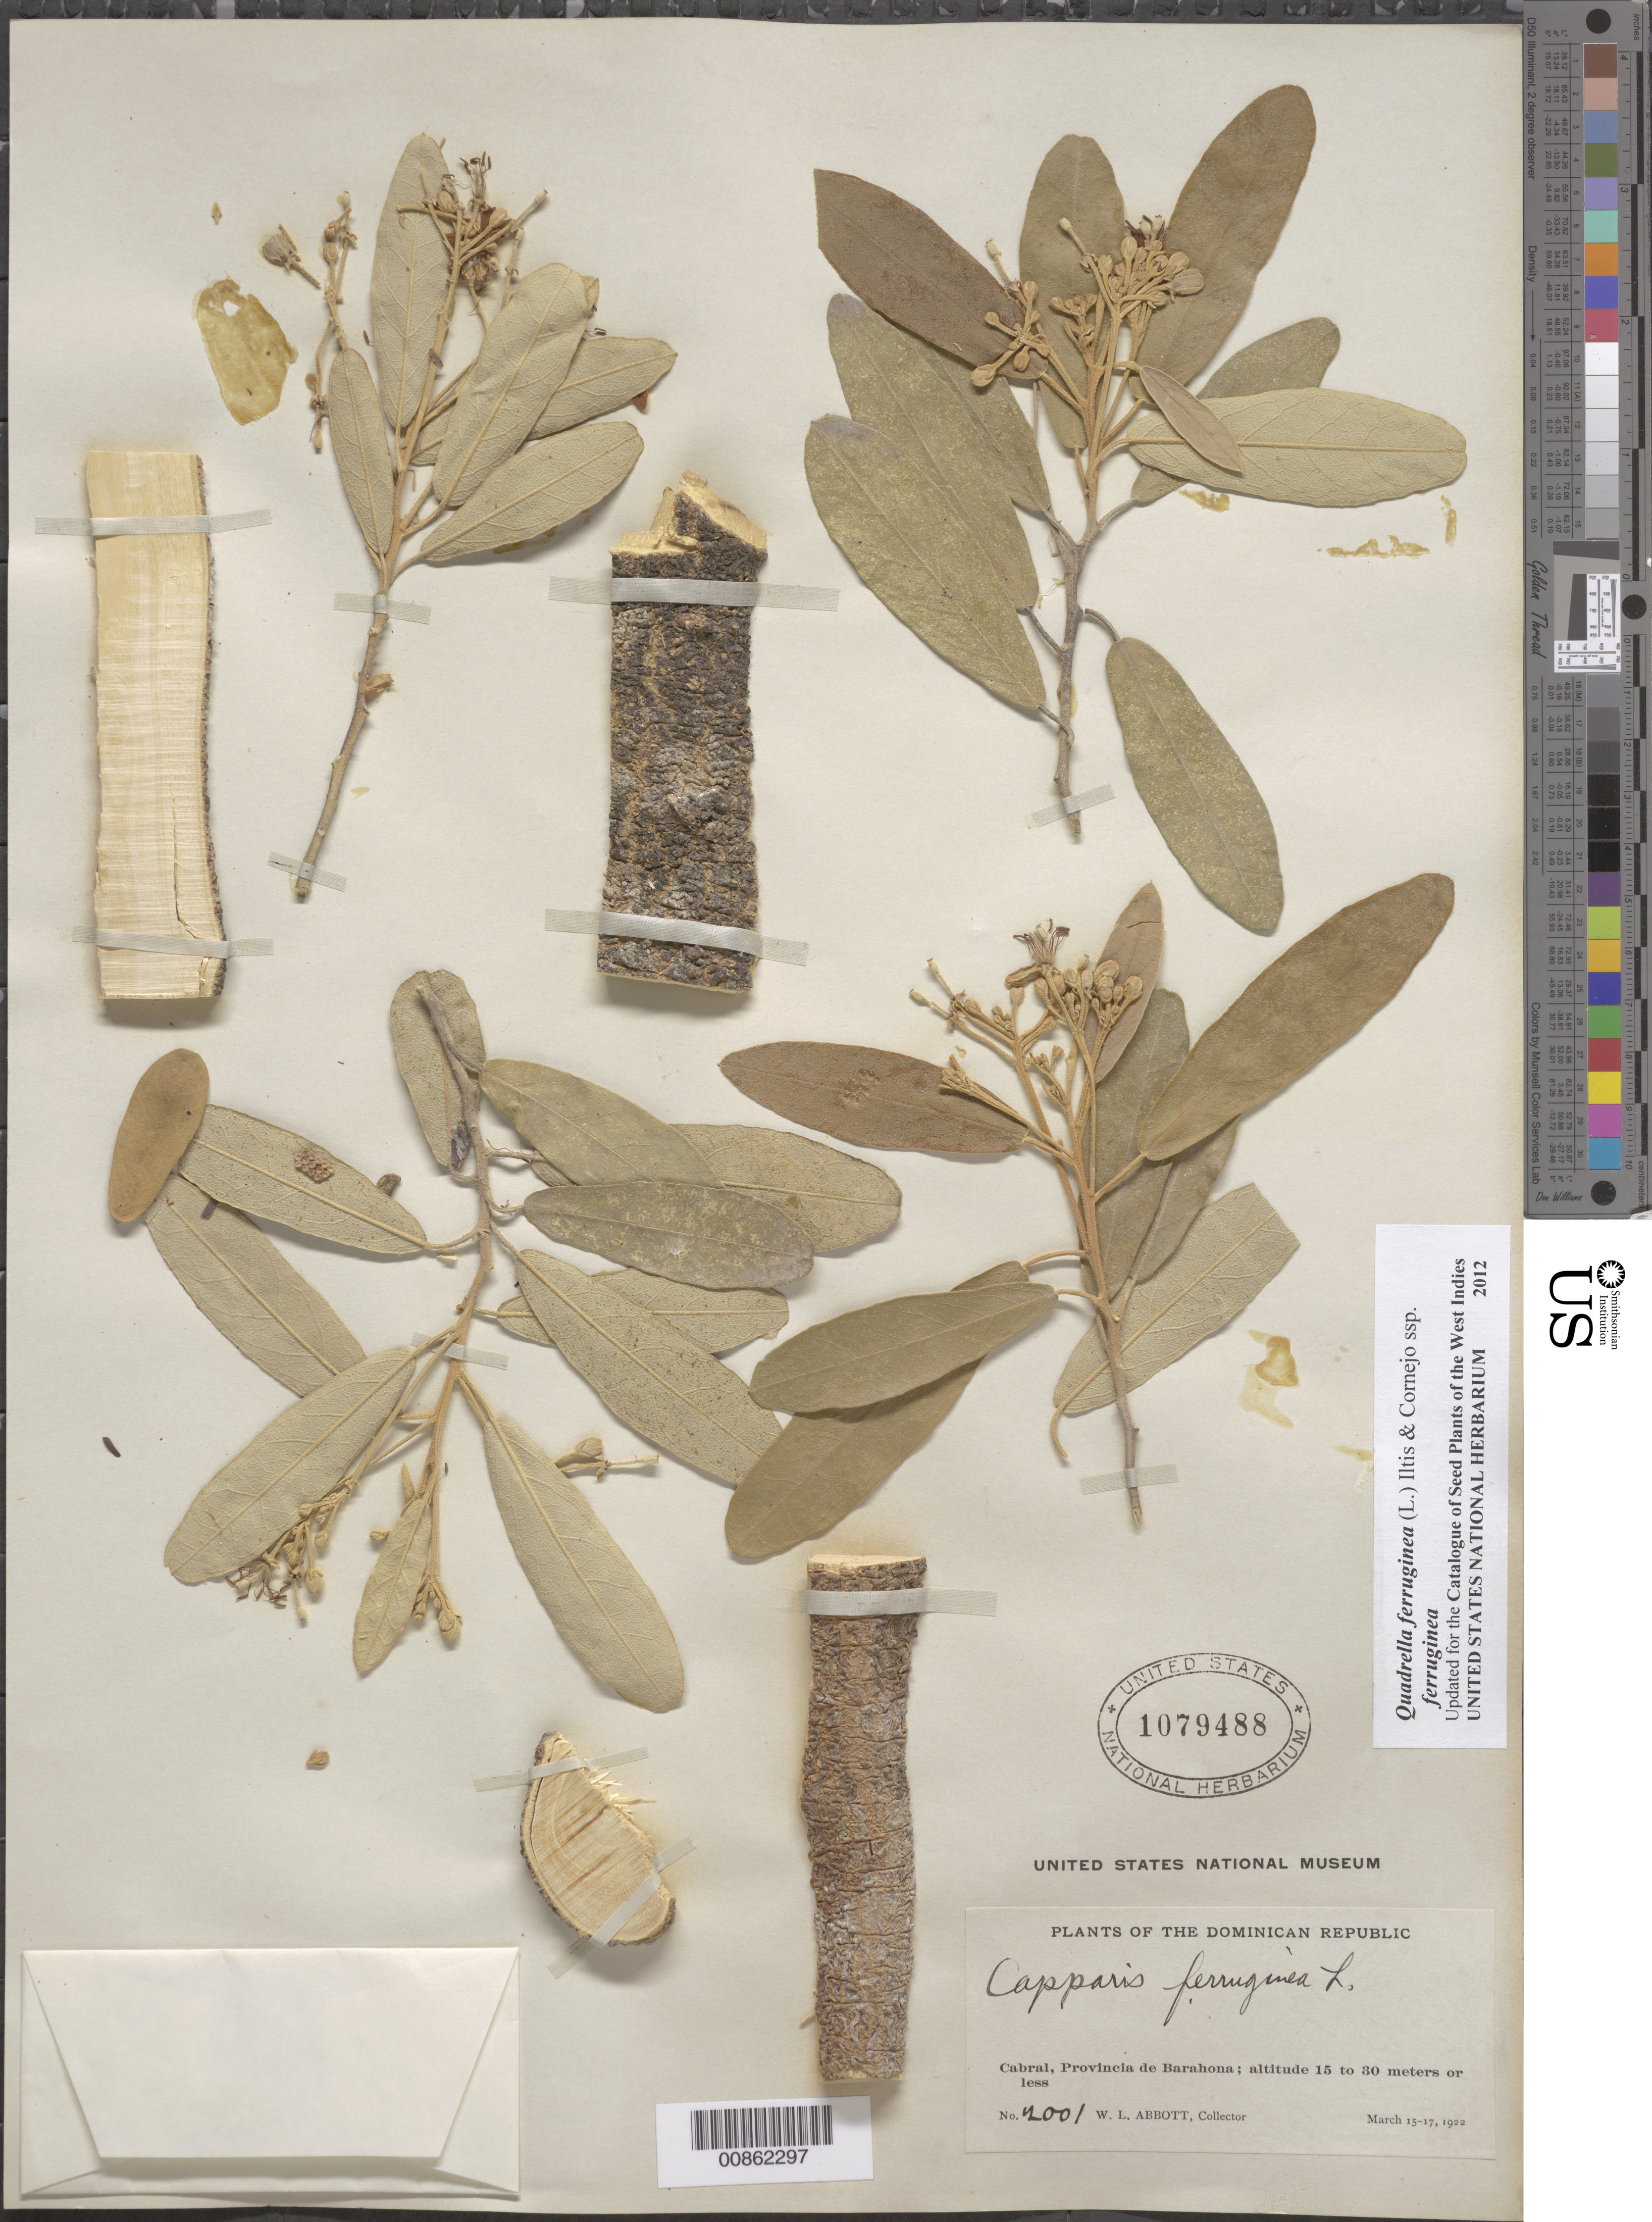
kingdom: Plantae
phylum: Tracheophyta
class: Magnoliopsida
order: Brassicales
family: Capparaceae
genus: Quadrella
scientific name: Quadrella ferruginea subsp. ferruginea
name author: (L.) Cornejo & Iltis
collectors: W. L. Abbott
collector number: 2001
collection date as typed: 15 Mar 1922 to 17 Mar 1922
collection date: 1922-03-15/1922-03-17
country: Dominican Republic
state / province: Barahona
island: Hispaniola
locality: Cabral.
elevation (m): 15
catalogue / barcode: US 1079488